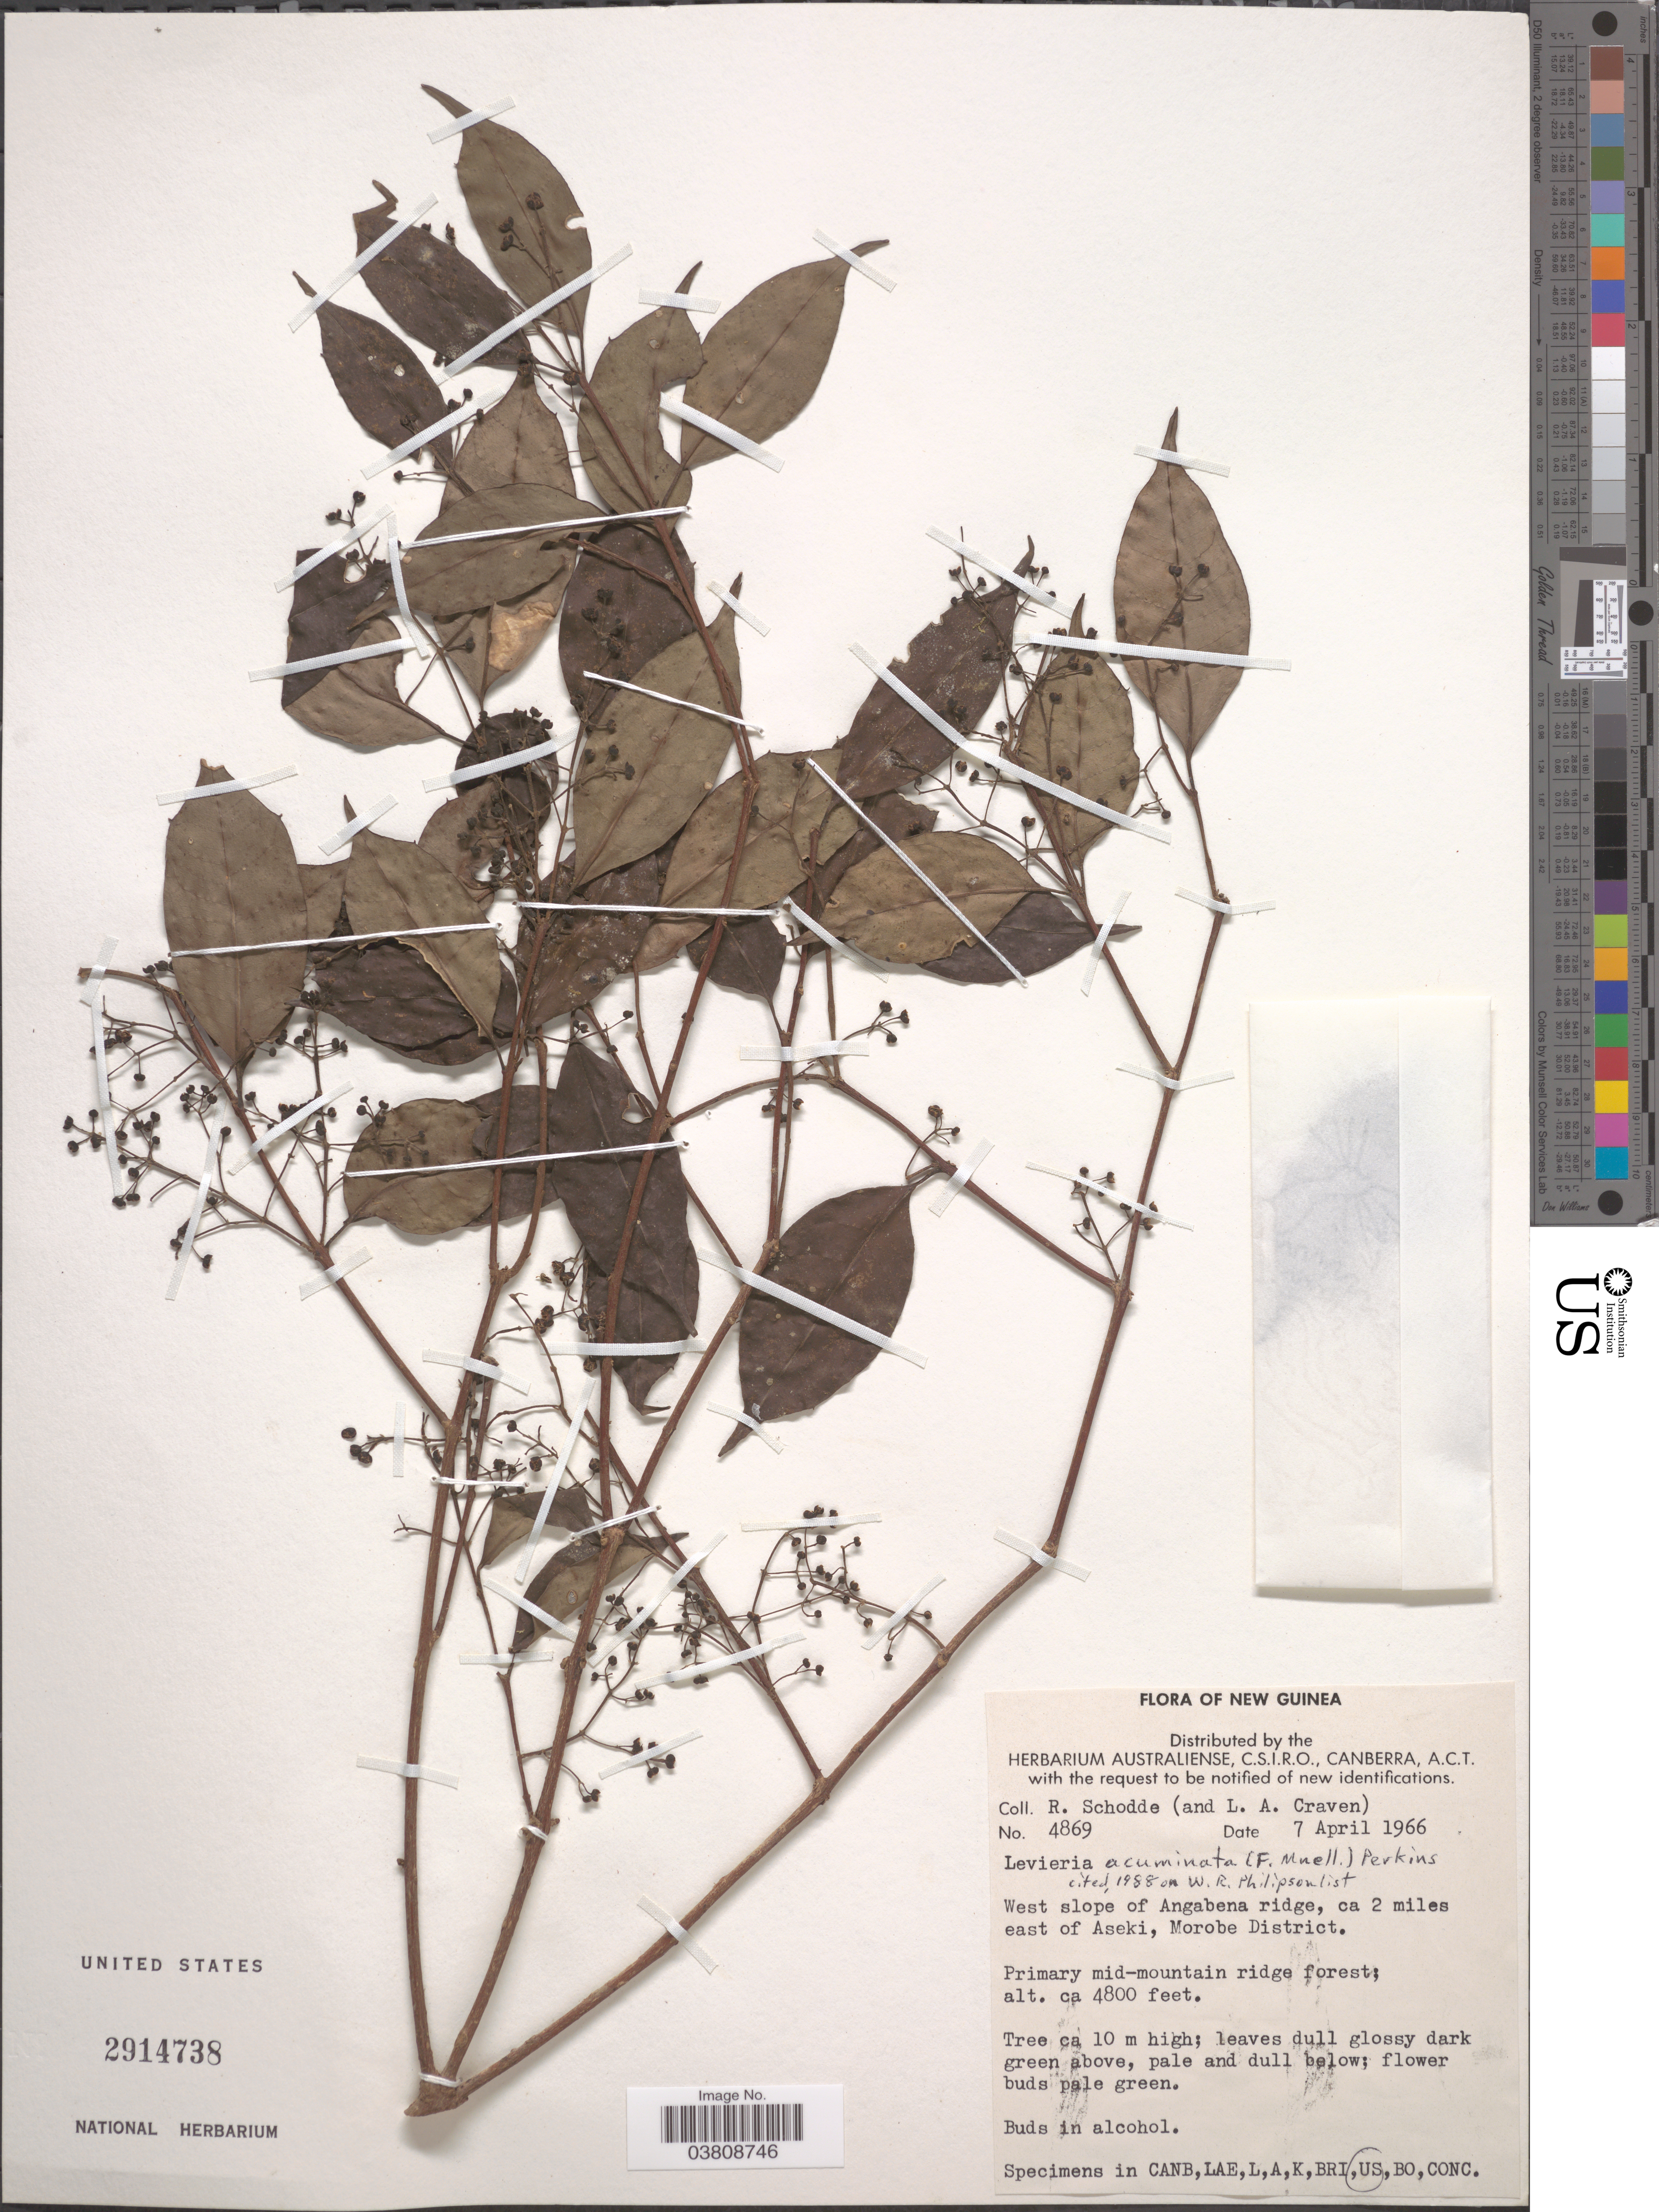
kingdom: Plantae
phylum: Tracheophyta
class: Magnoliopsida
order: Laurales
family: Monimiaceae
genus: Levieria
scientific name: Levieria acuminata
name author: (F. Muell.) Perkins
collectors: R. Schodde & L. A. Craven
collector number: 4869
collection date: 1966-04-07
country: Papua New Guinea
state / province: Morobe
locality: New Guinea. West slope of Angabena ridge, ca 2 miles east of Aseki, Morobe District.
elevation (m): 1463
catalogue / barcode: US 2914738